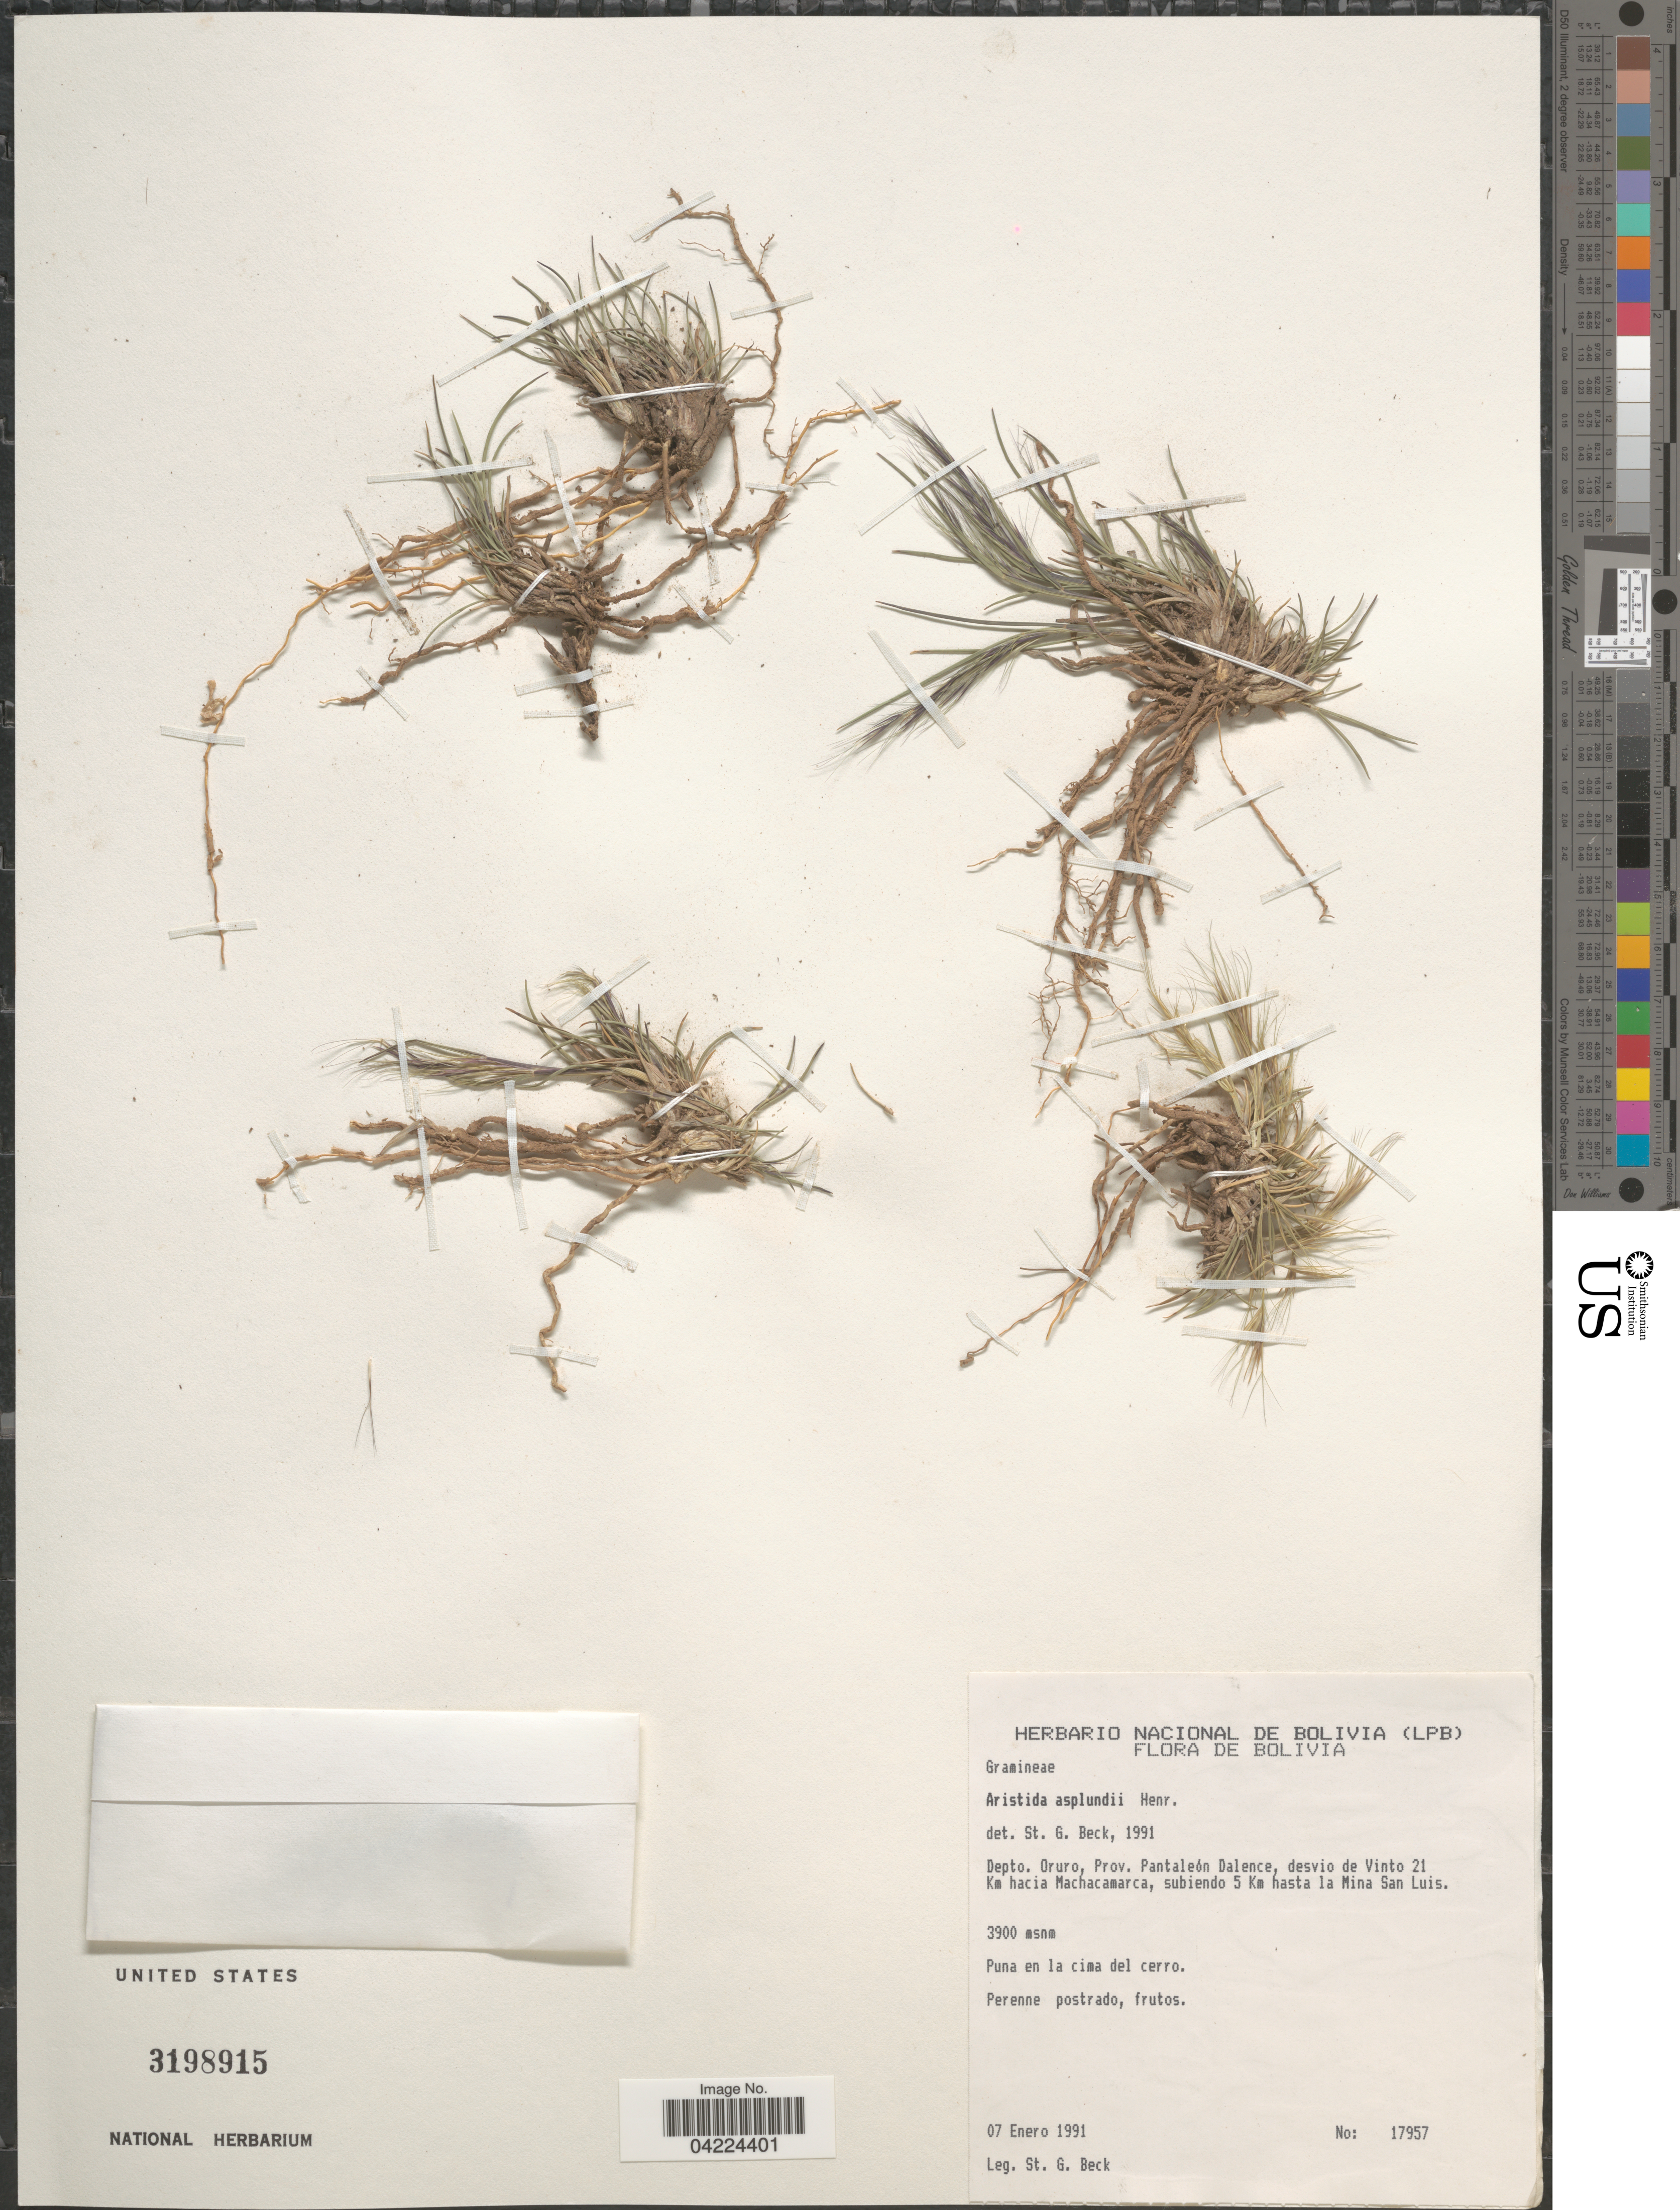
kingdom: Plantae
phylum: Tracheophyta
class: Liliopsida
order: Poales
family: Poaceae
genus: Aristida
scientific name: Aristida asplundii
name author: Henr.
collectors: S. G. Beck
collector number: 17957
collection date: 1991-01-07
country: Bolivia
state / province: Oruro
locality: Depto. Oruro, Prov. Pantaleón Dalence, desvio de Vinto 21 Km hacia Machacamarca, subiendo 5 Km hasta la Mina San Luis. Puna en la cima del cerro.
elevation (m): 3900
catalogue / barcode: US 3198915